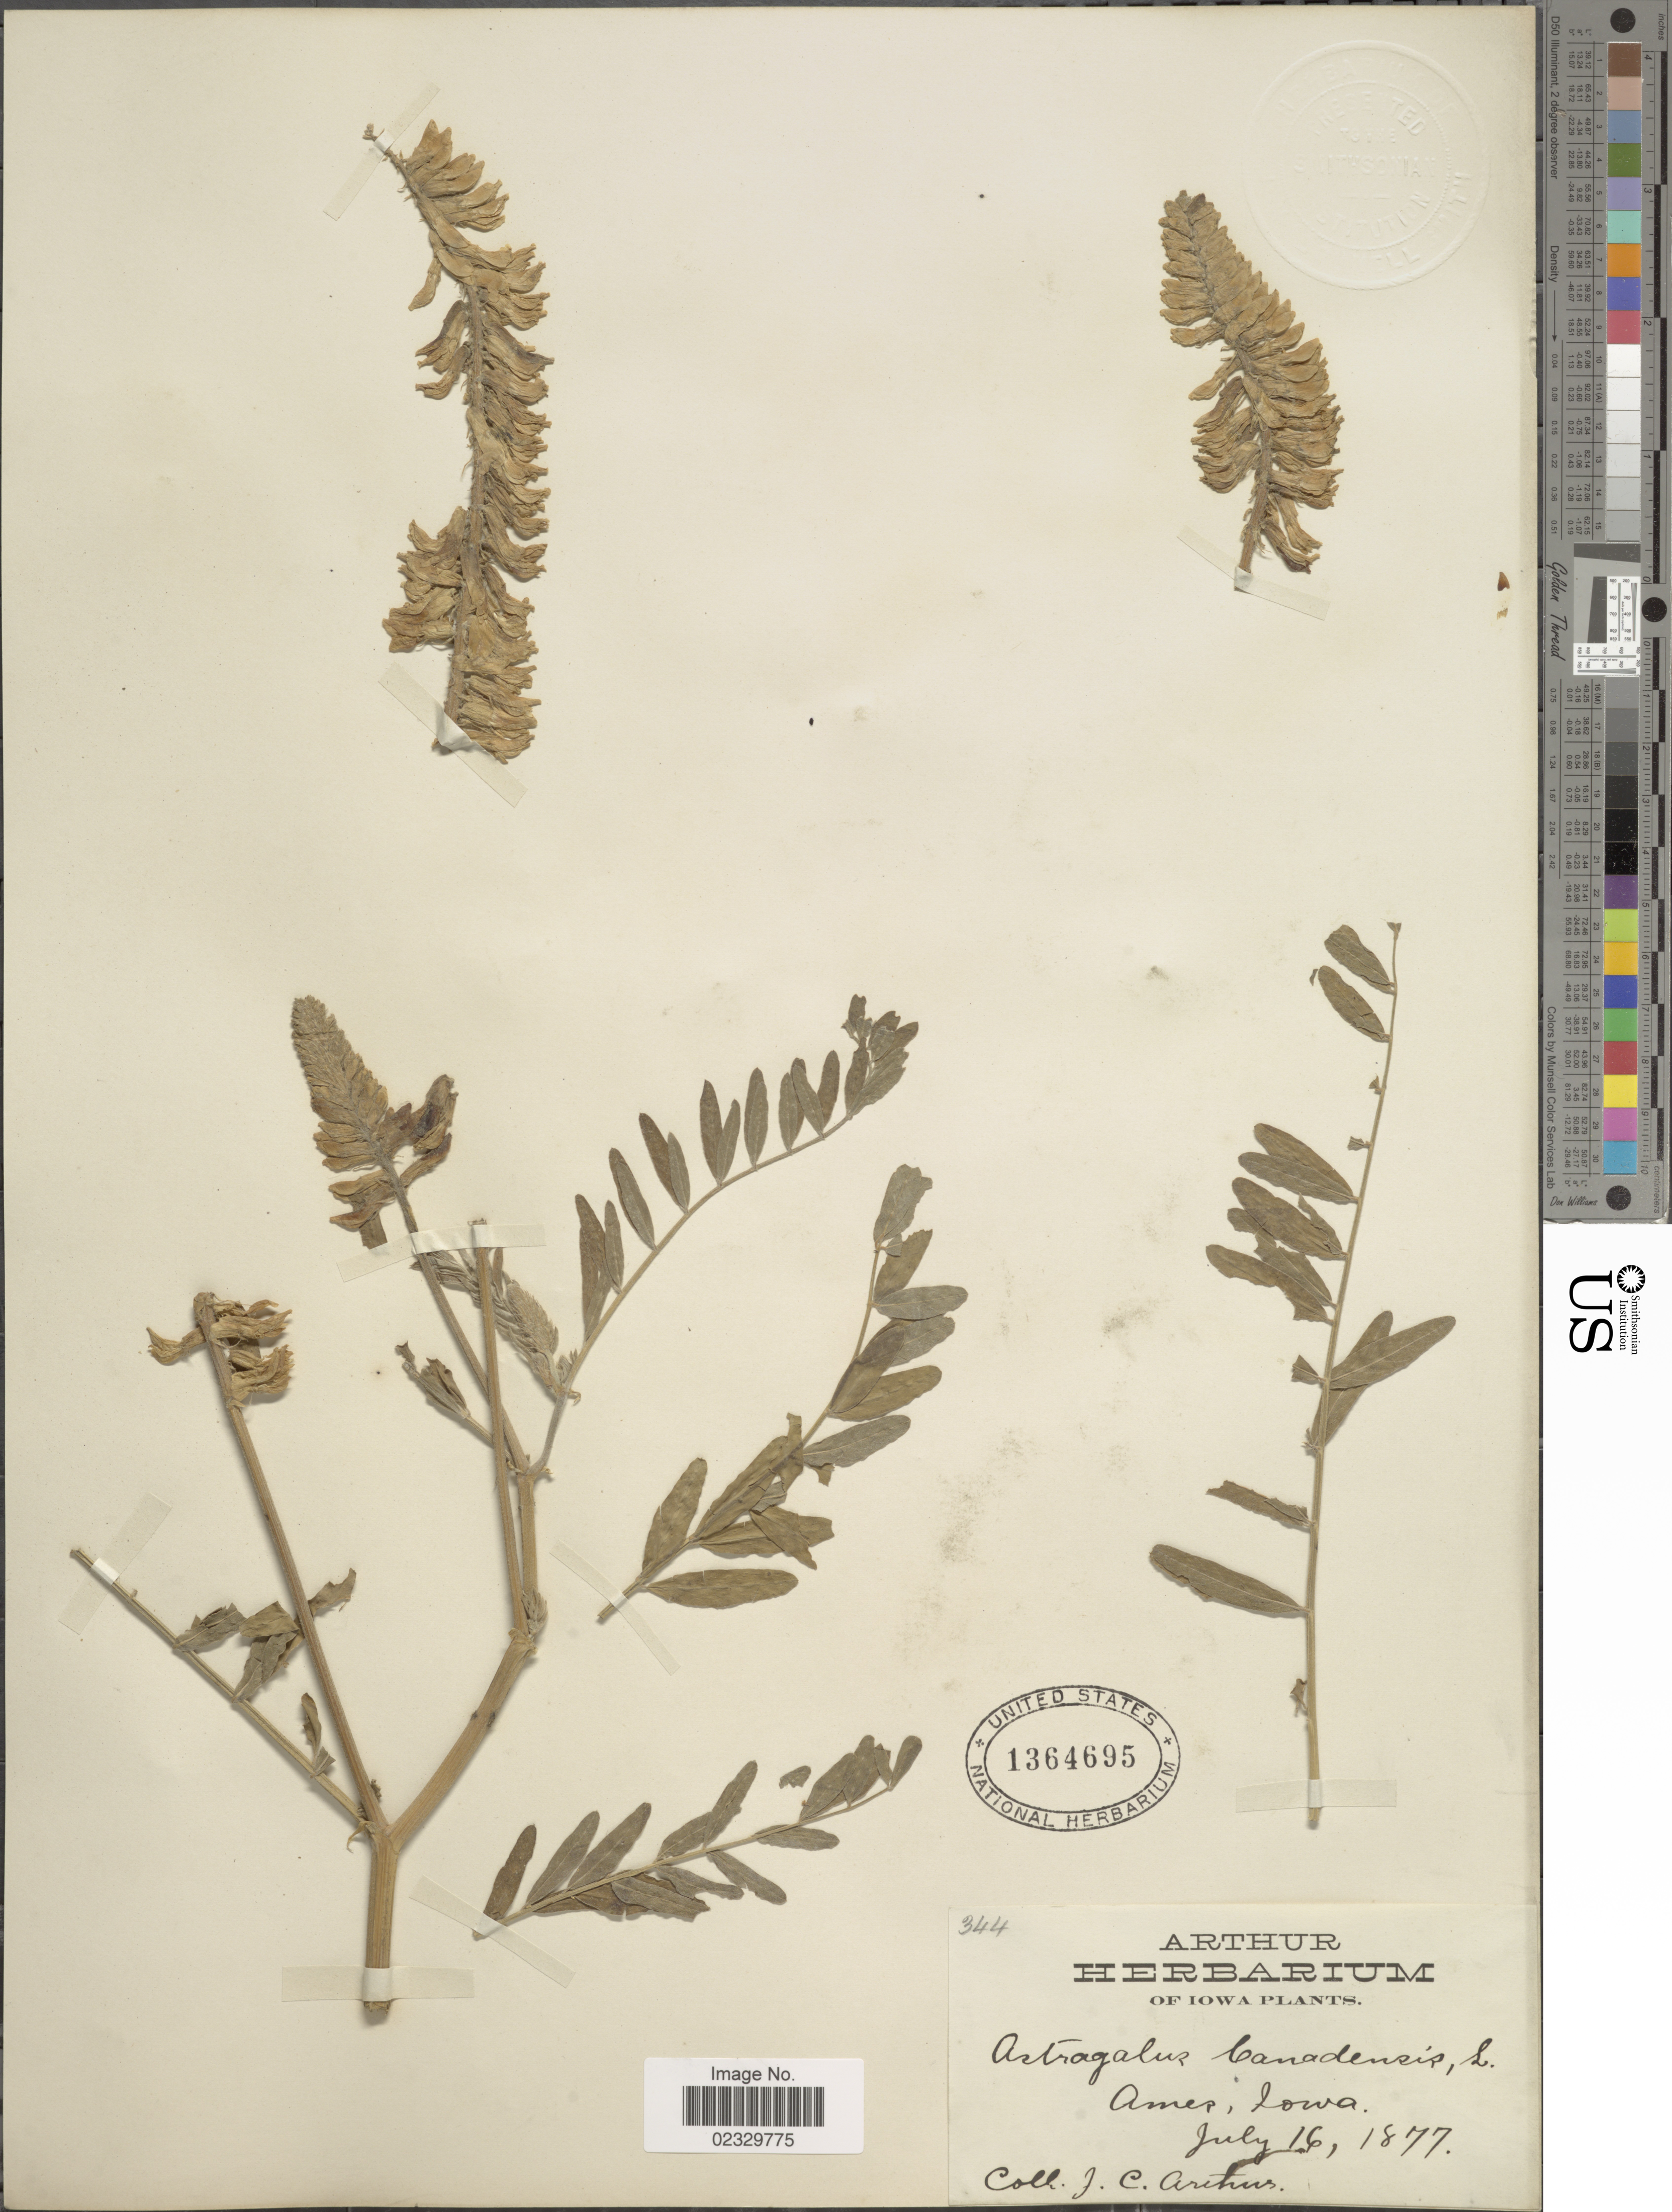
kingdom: Plantae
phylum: Tracheophyta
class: Magnoliopsida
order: Fabales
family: Fabaceae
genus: Astragalus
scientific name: Astragalus canadensis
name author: L.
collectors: J. C. Arthur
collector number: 344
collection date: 1877-07-16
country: United States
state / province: Iowa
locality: Ames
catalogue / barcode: US 1364695